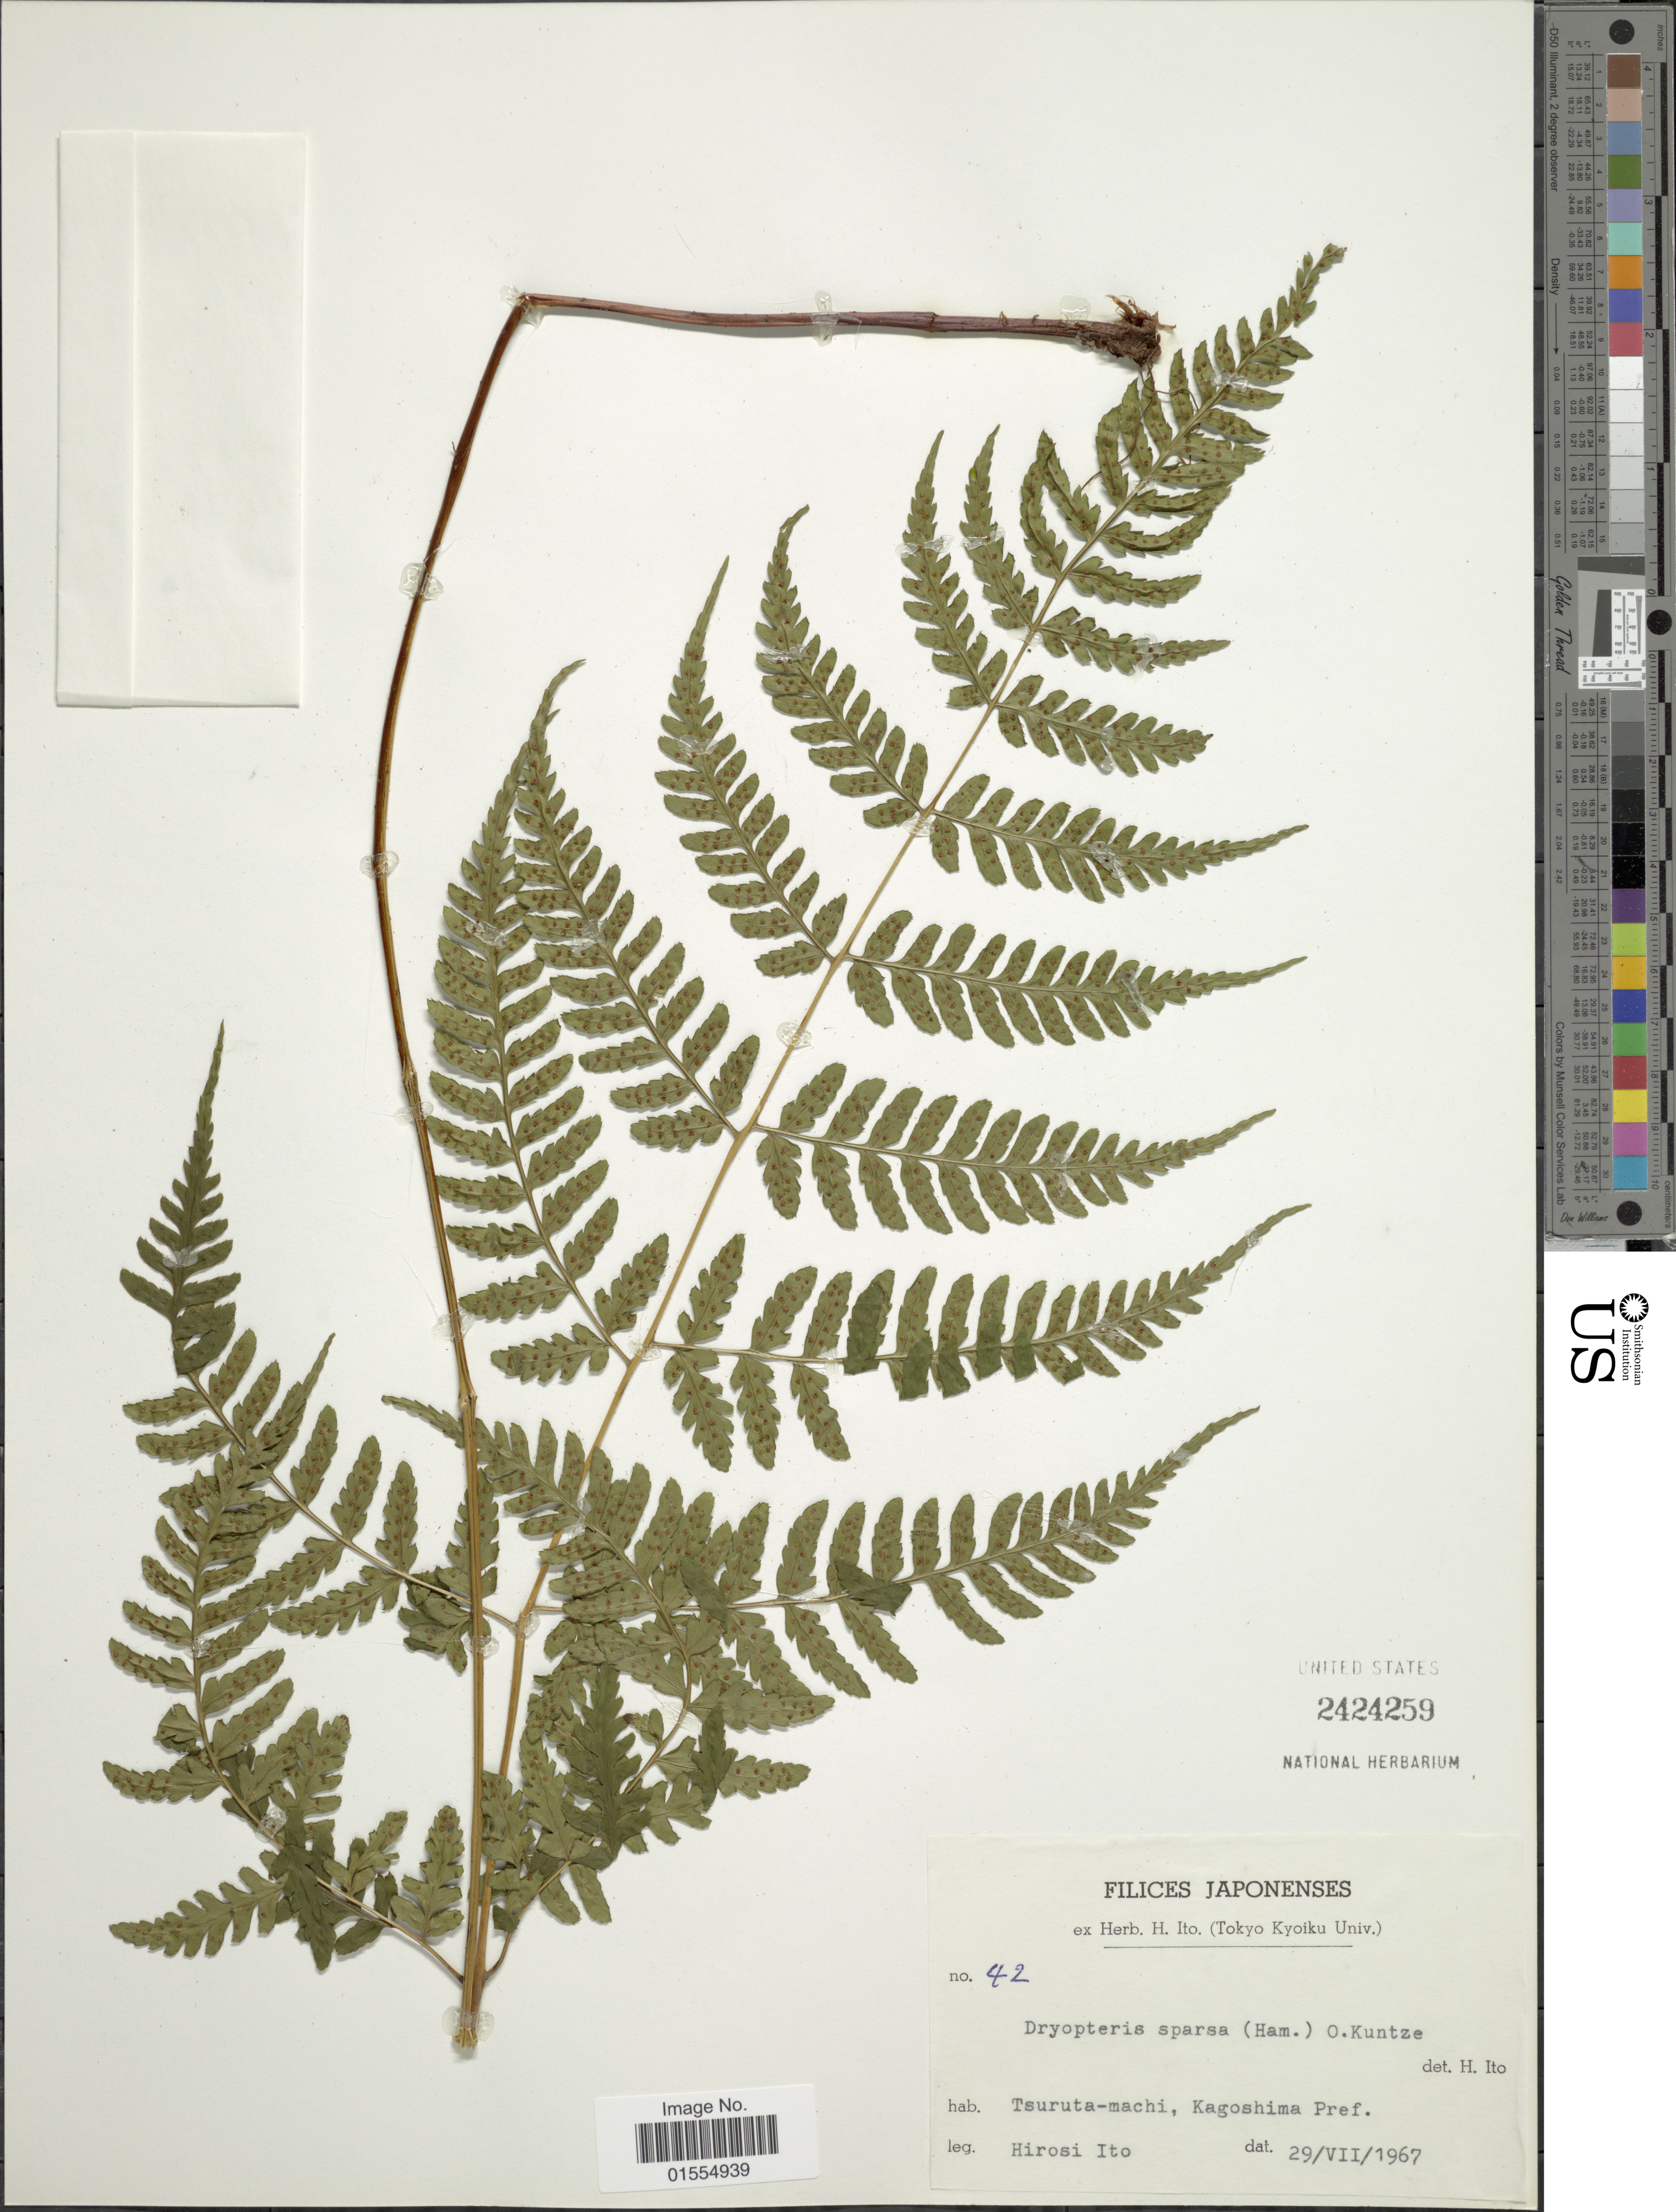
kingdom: Plantae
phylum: Tracheophyta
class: Polypodiopsida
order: Polypodiales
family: Dryopteridaceae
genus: Dryopteris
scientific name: Dryopteris sparsa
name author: (D. Don) Kuntze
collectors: H. Itô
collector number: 42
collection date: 1967-07-29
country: Japan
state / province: Kagosima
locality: Japonenses, Tsuruta-machi, Kagoshima Pref.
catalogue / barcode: US 2424259